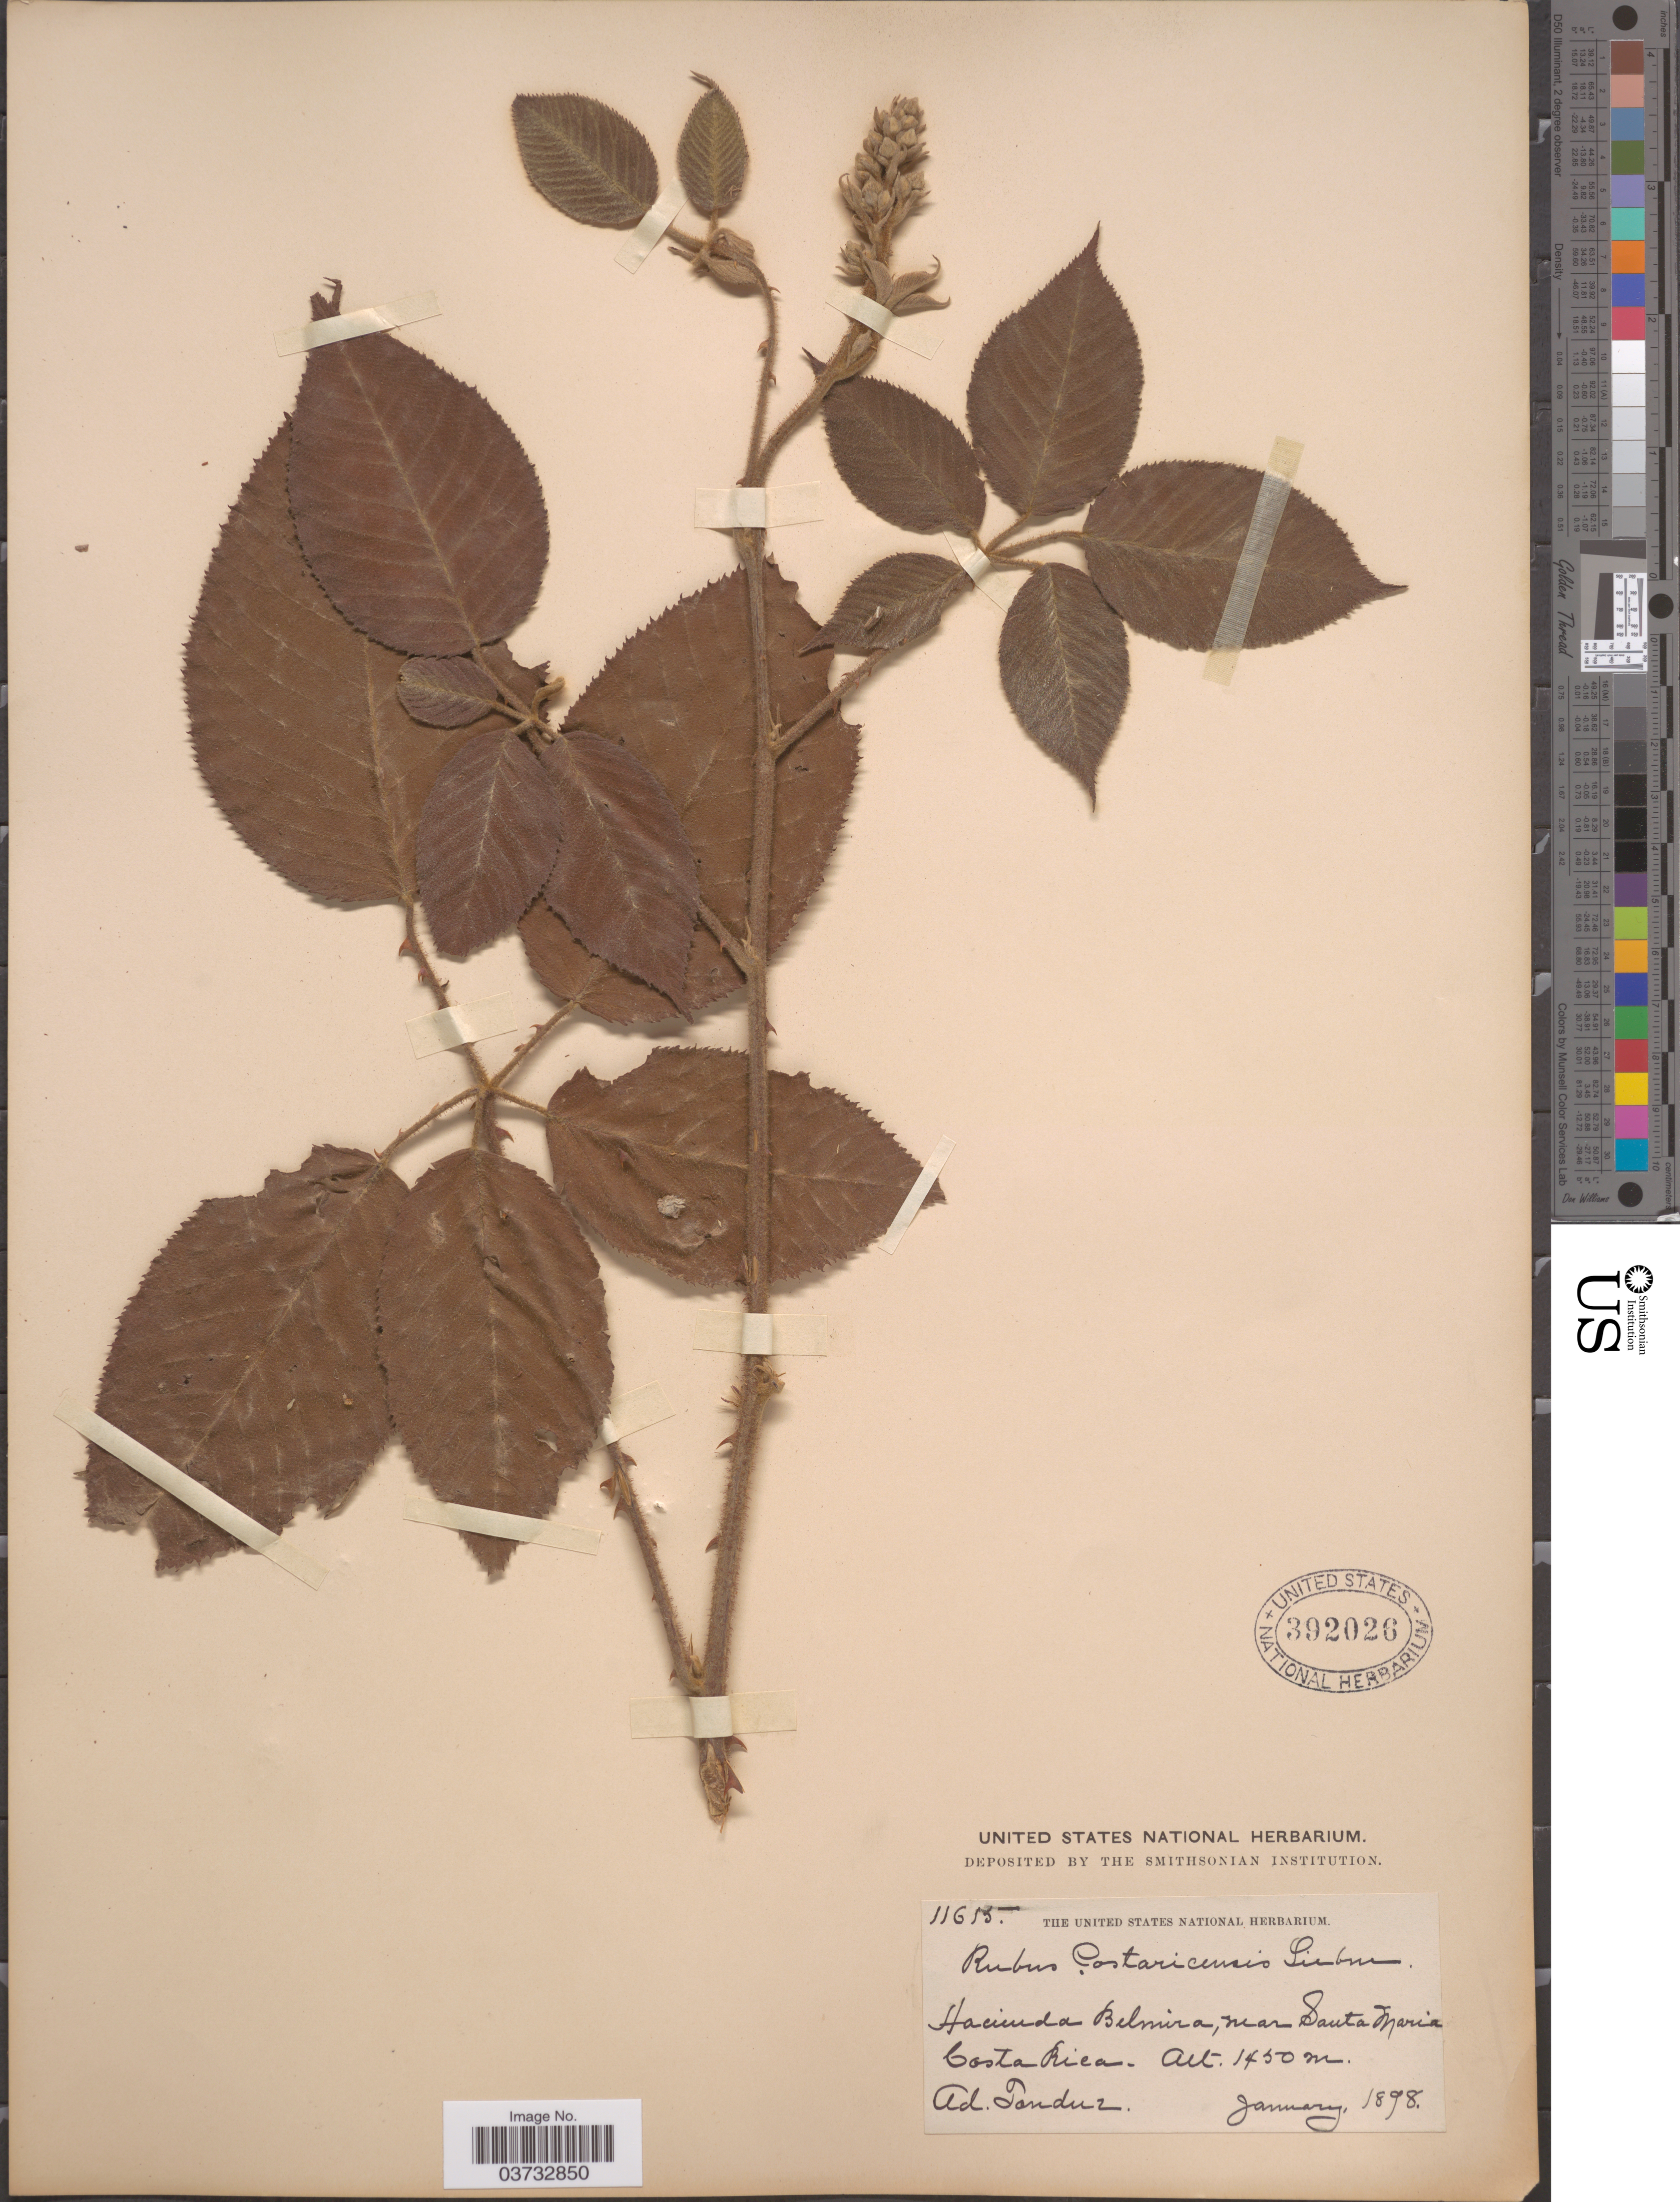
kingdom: Plantae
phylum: Tracheophyta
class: Magnoliopsida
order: Rosales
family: Rosaceae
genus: Rubus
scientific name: Rubus costaricanus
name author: Liebm.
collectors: A. Tonduz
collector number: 11615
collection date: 1898-01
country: Costa Rica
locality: Hacienda Belmira, near Santa Maria.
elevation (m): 1450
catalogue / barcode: US 392026